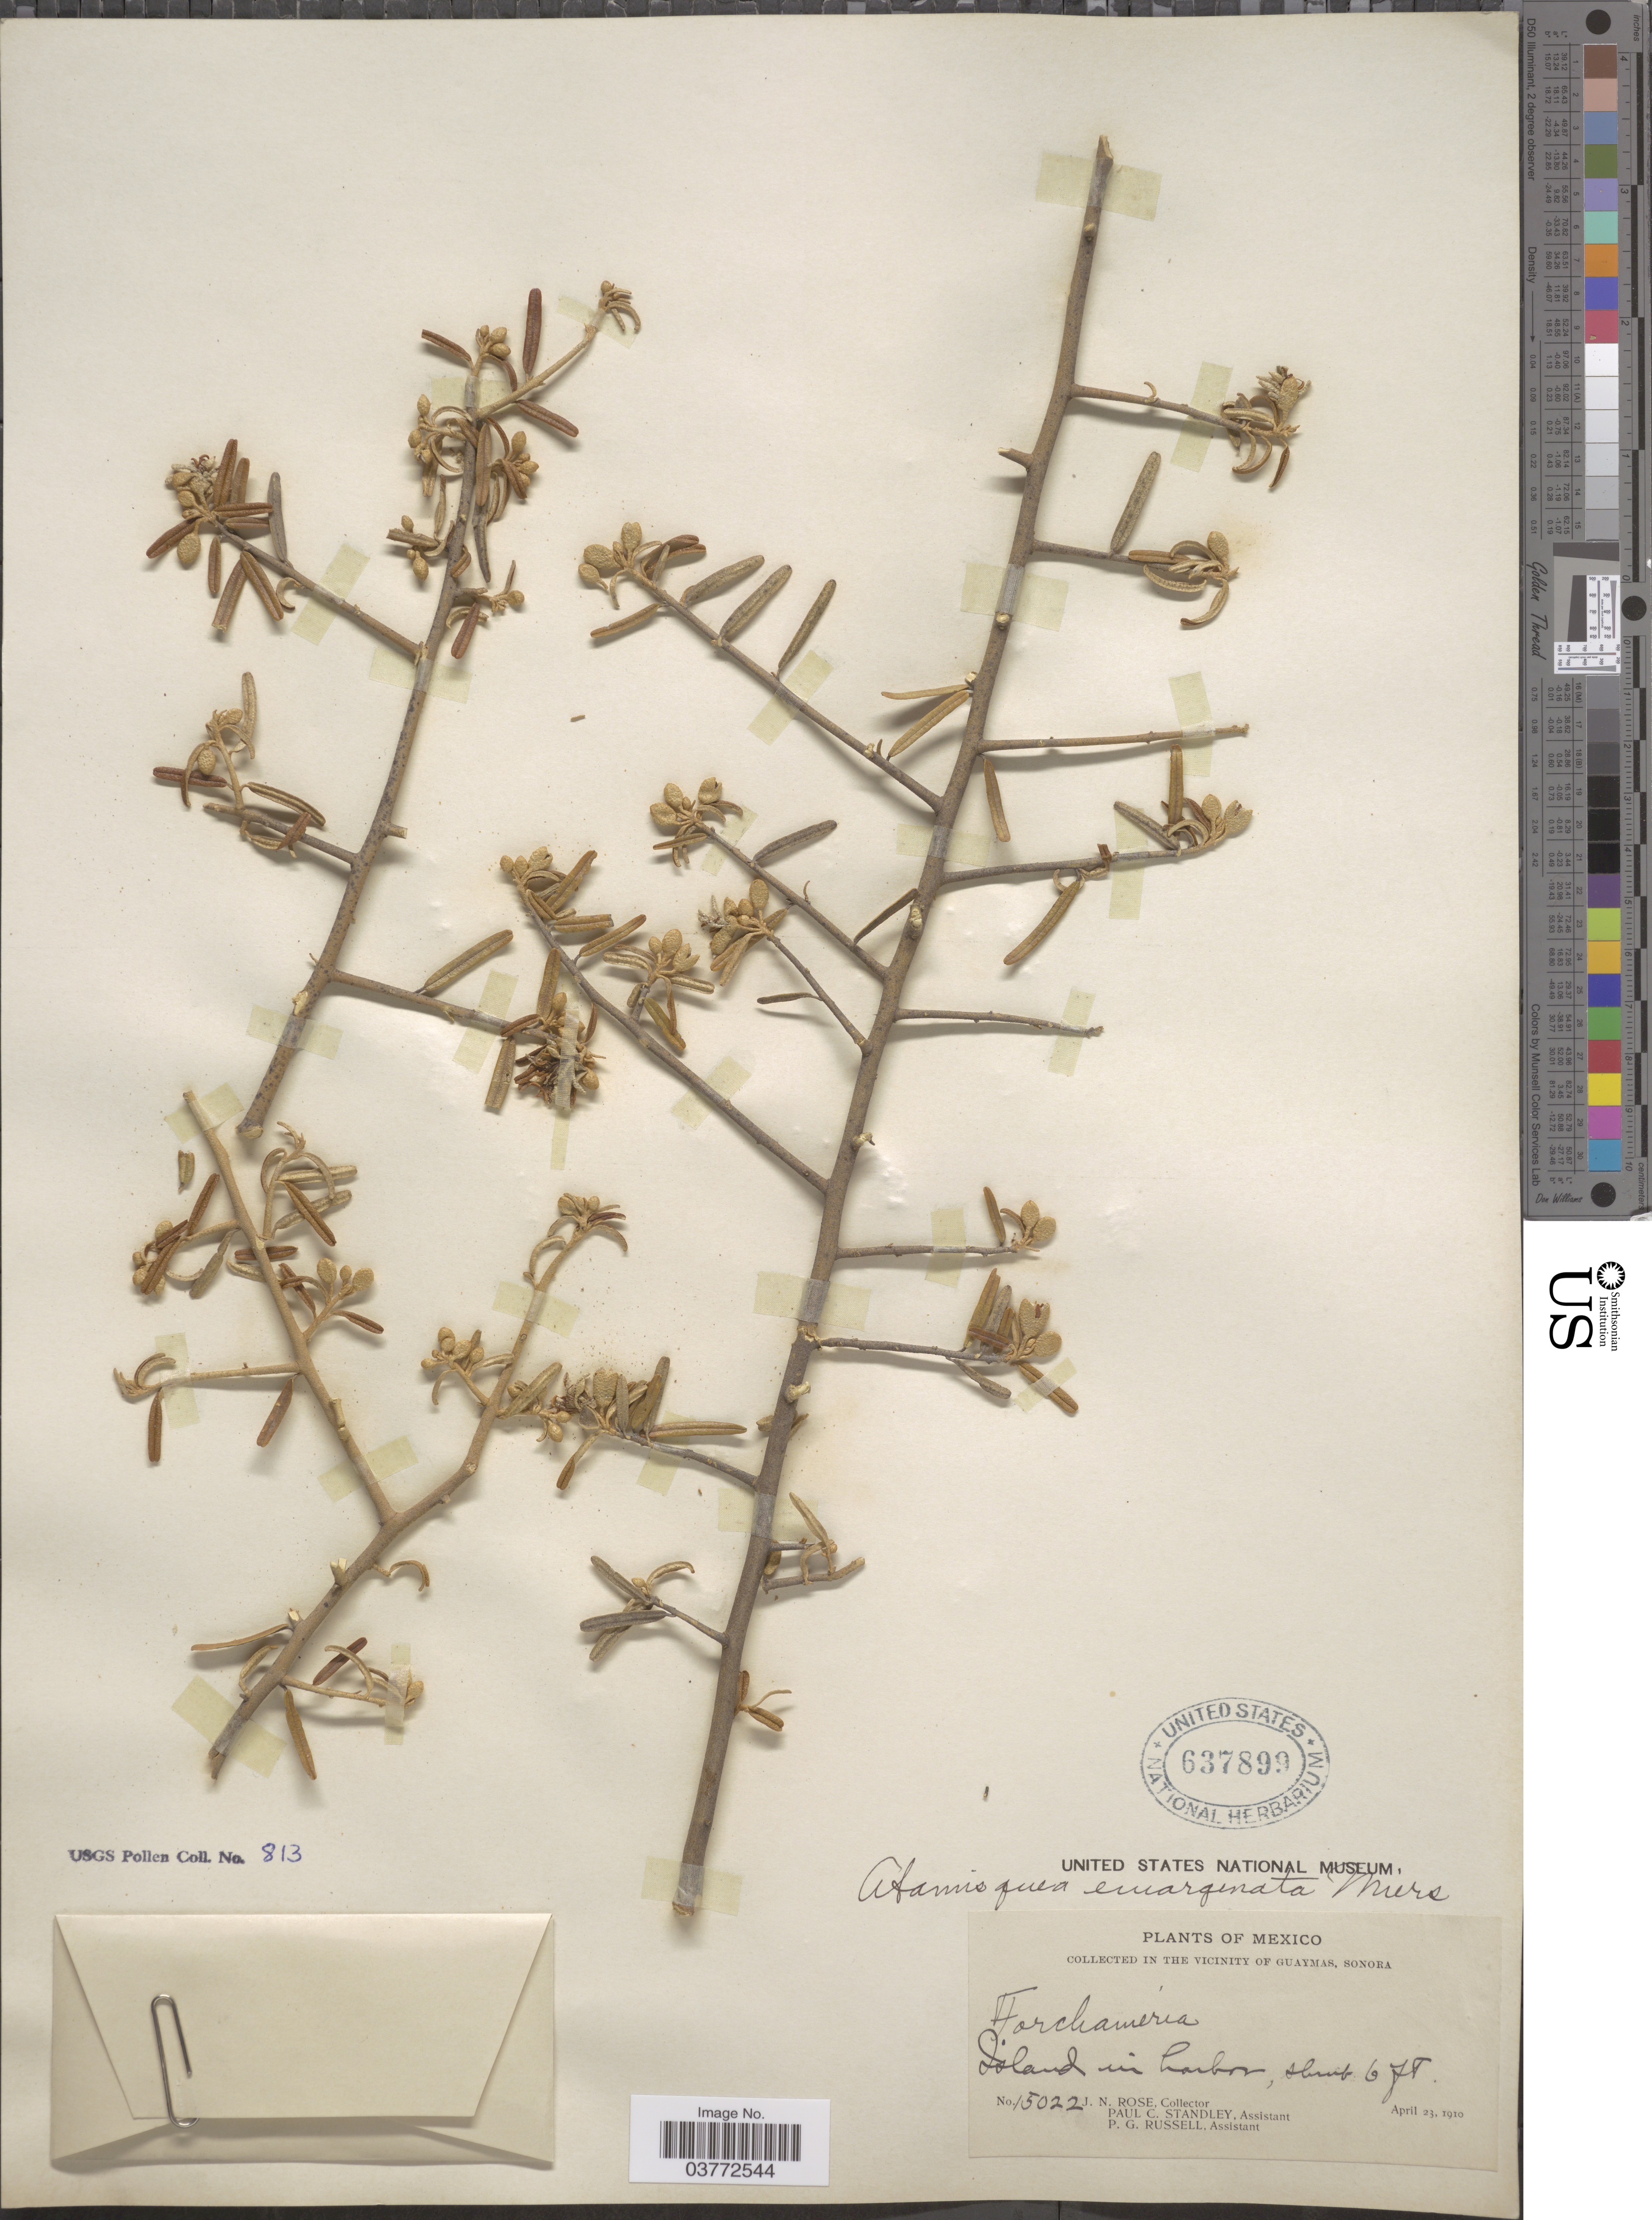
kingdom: Plantae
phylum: Tracheophyta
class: Magnoliopsida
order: Brassicales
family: Capparaceae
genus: Atamisquea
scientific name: Atamisquea emarginata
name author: Miers ex Hook. & Arn.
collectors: J. N. Rose, P. C. Standley & P. G. Russell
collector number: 15022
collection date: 1910-04-23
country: Mexico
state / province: Sonora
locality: In The Vicinity of Guaymas. Island in harbor.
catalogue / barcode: US 637899